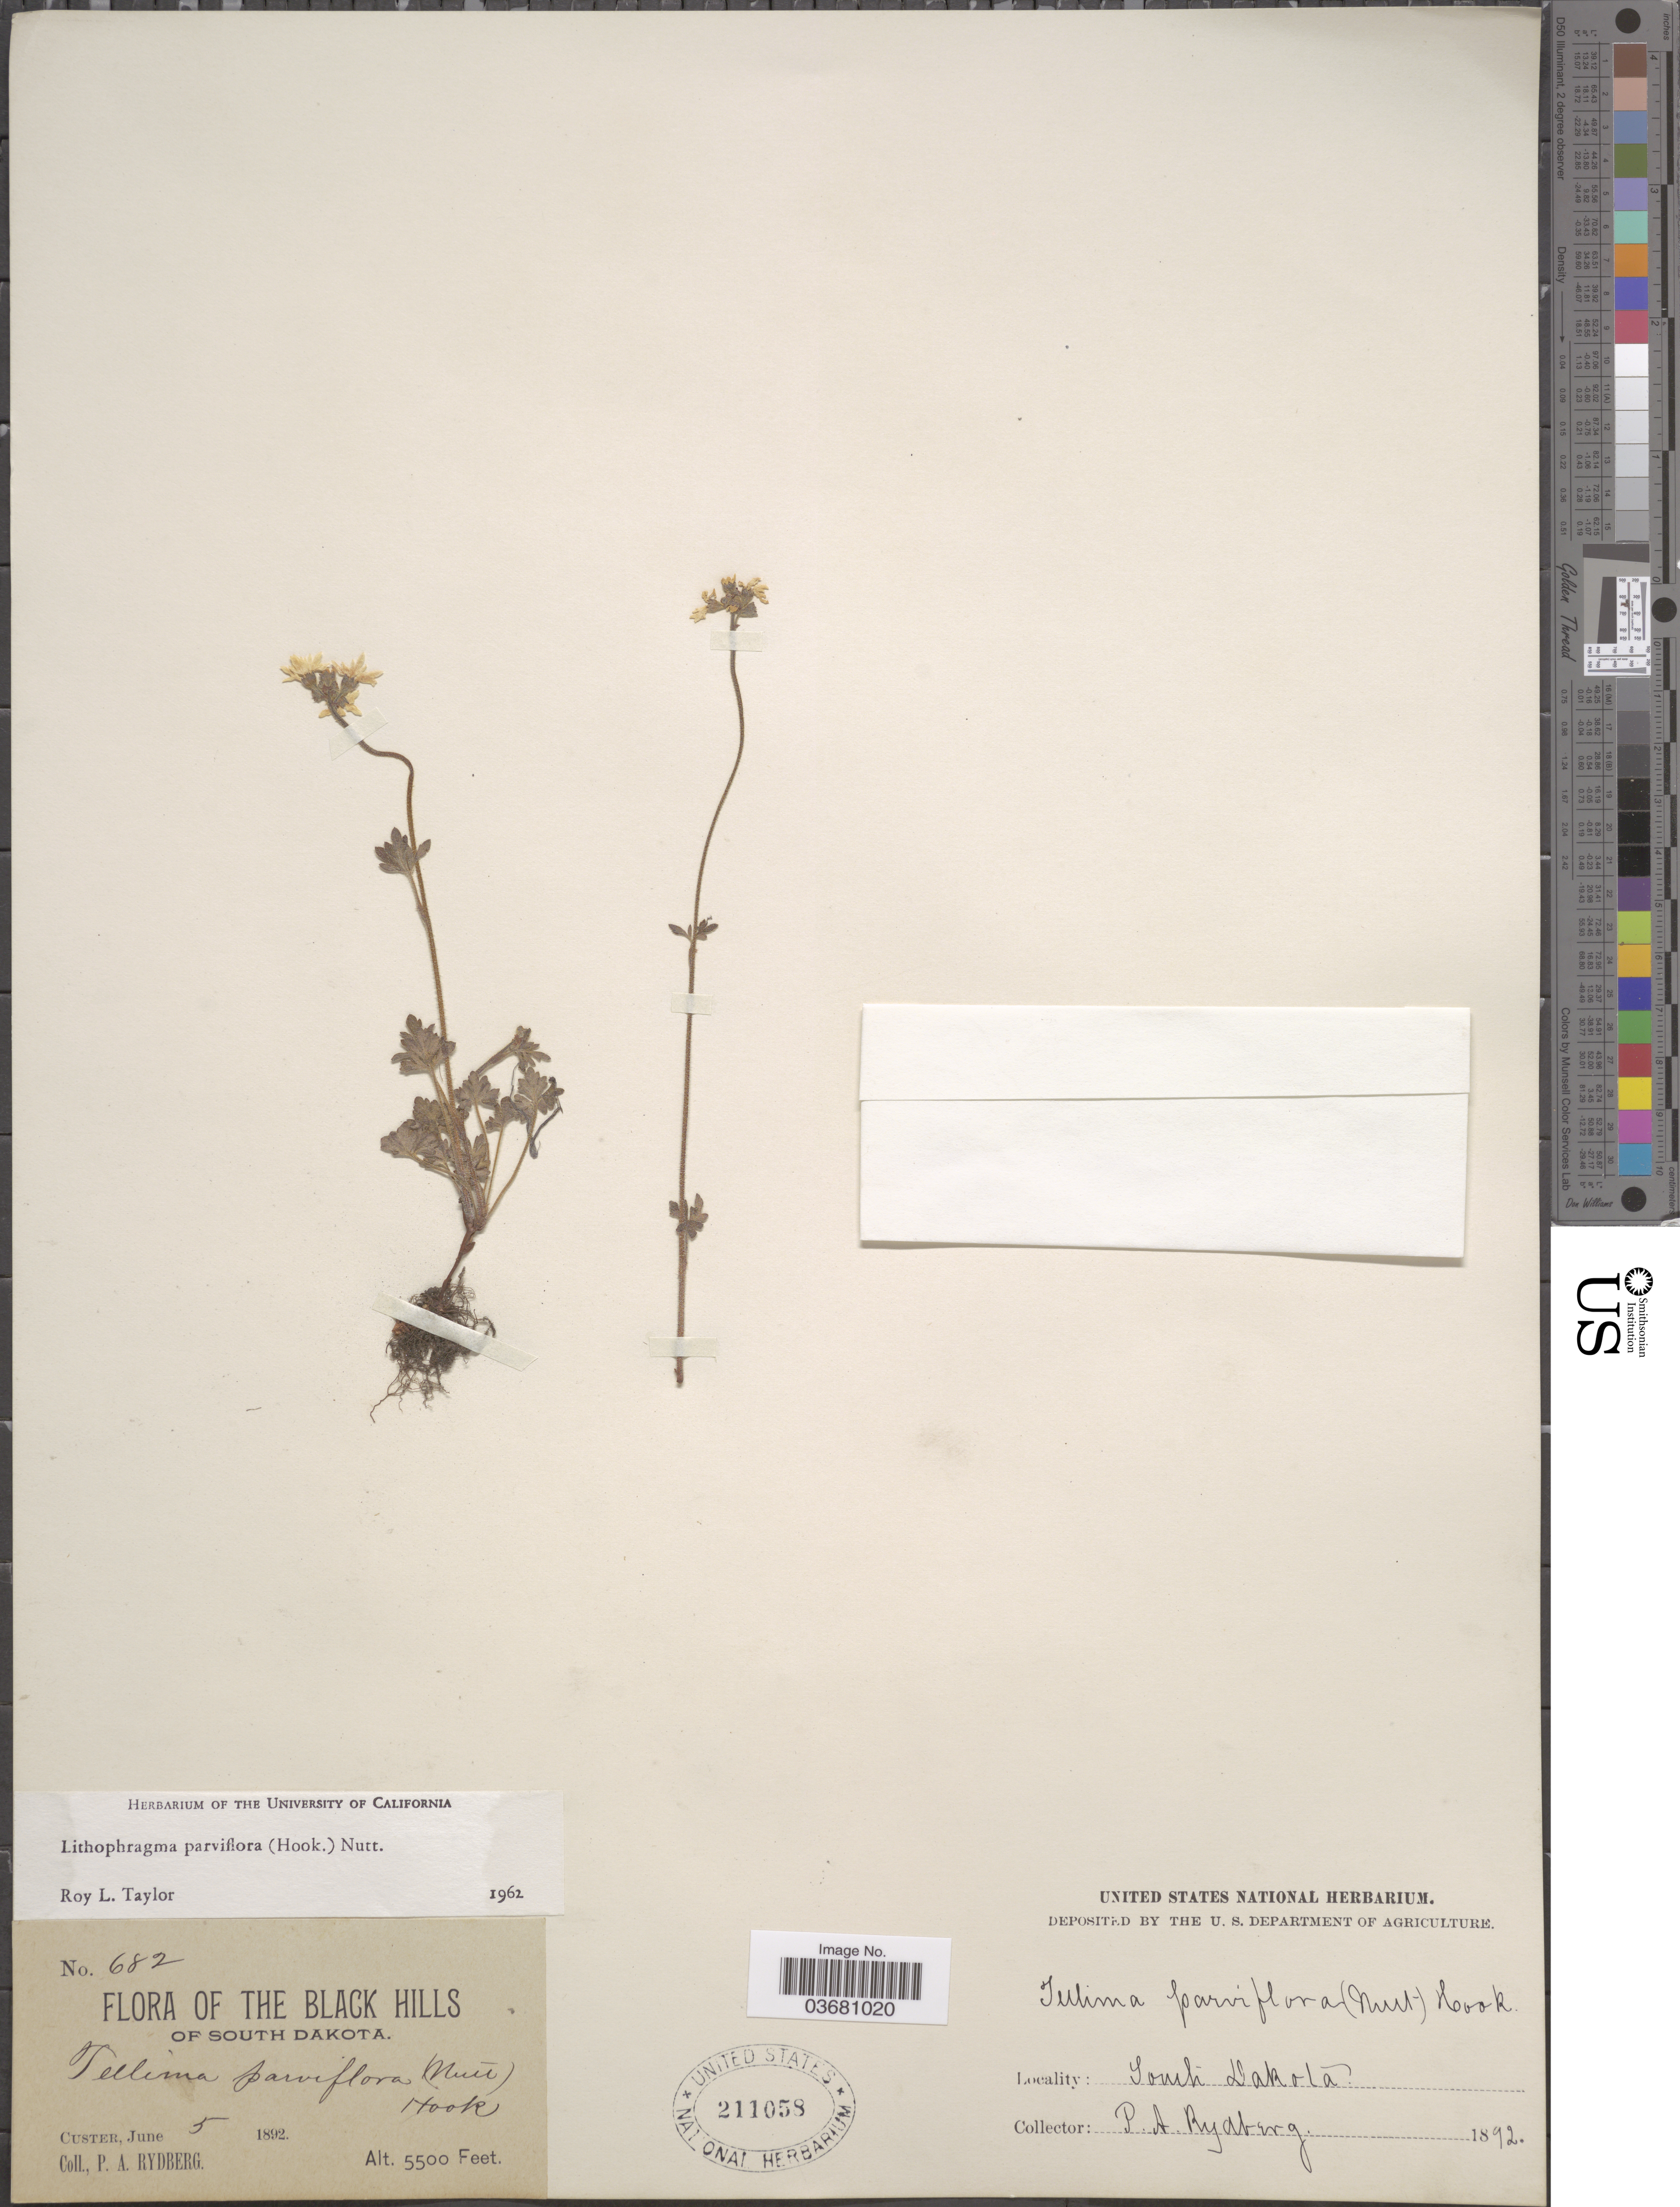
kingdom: Plantae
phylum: Tracheophyta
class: Magnoliopsida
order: Saxifragales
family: Saxifragaceae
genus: Lithophragma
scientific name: Lithophragma parviflorum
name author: (Hook.) Nutt.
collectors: P. A. Rydberg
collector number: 682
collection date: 1892-06-05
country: United States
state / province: South Dakota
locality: The Black Hills of South Dakota. Custer.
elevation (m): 1676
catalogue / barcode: US 211058